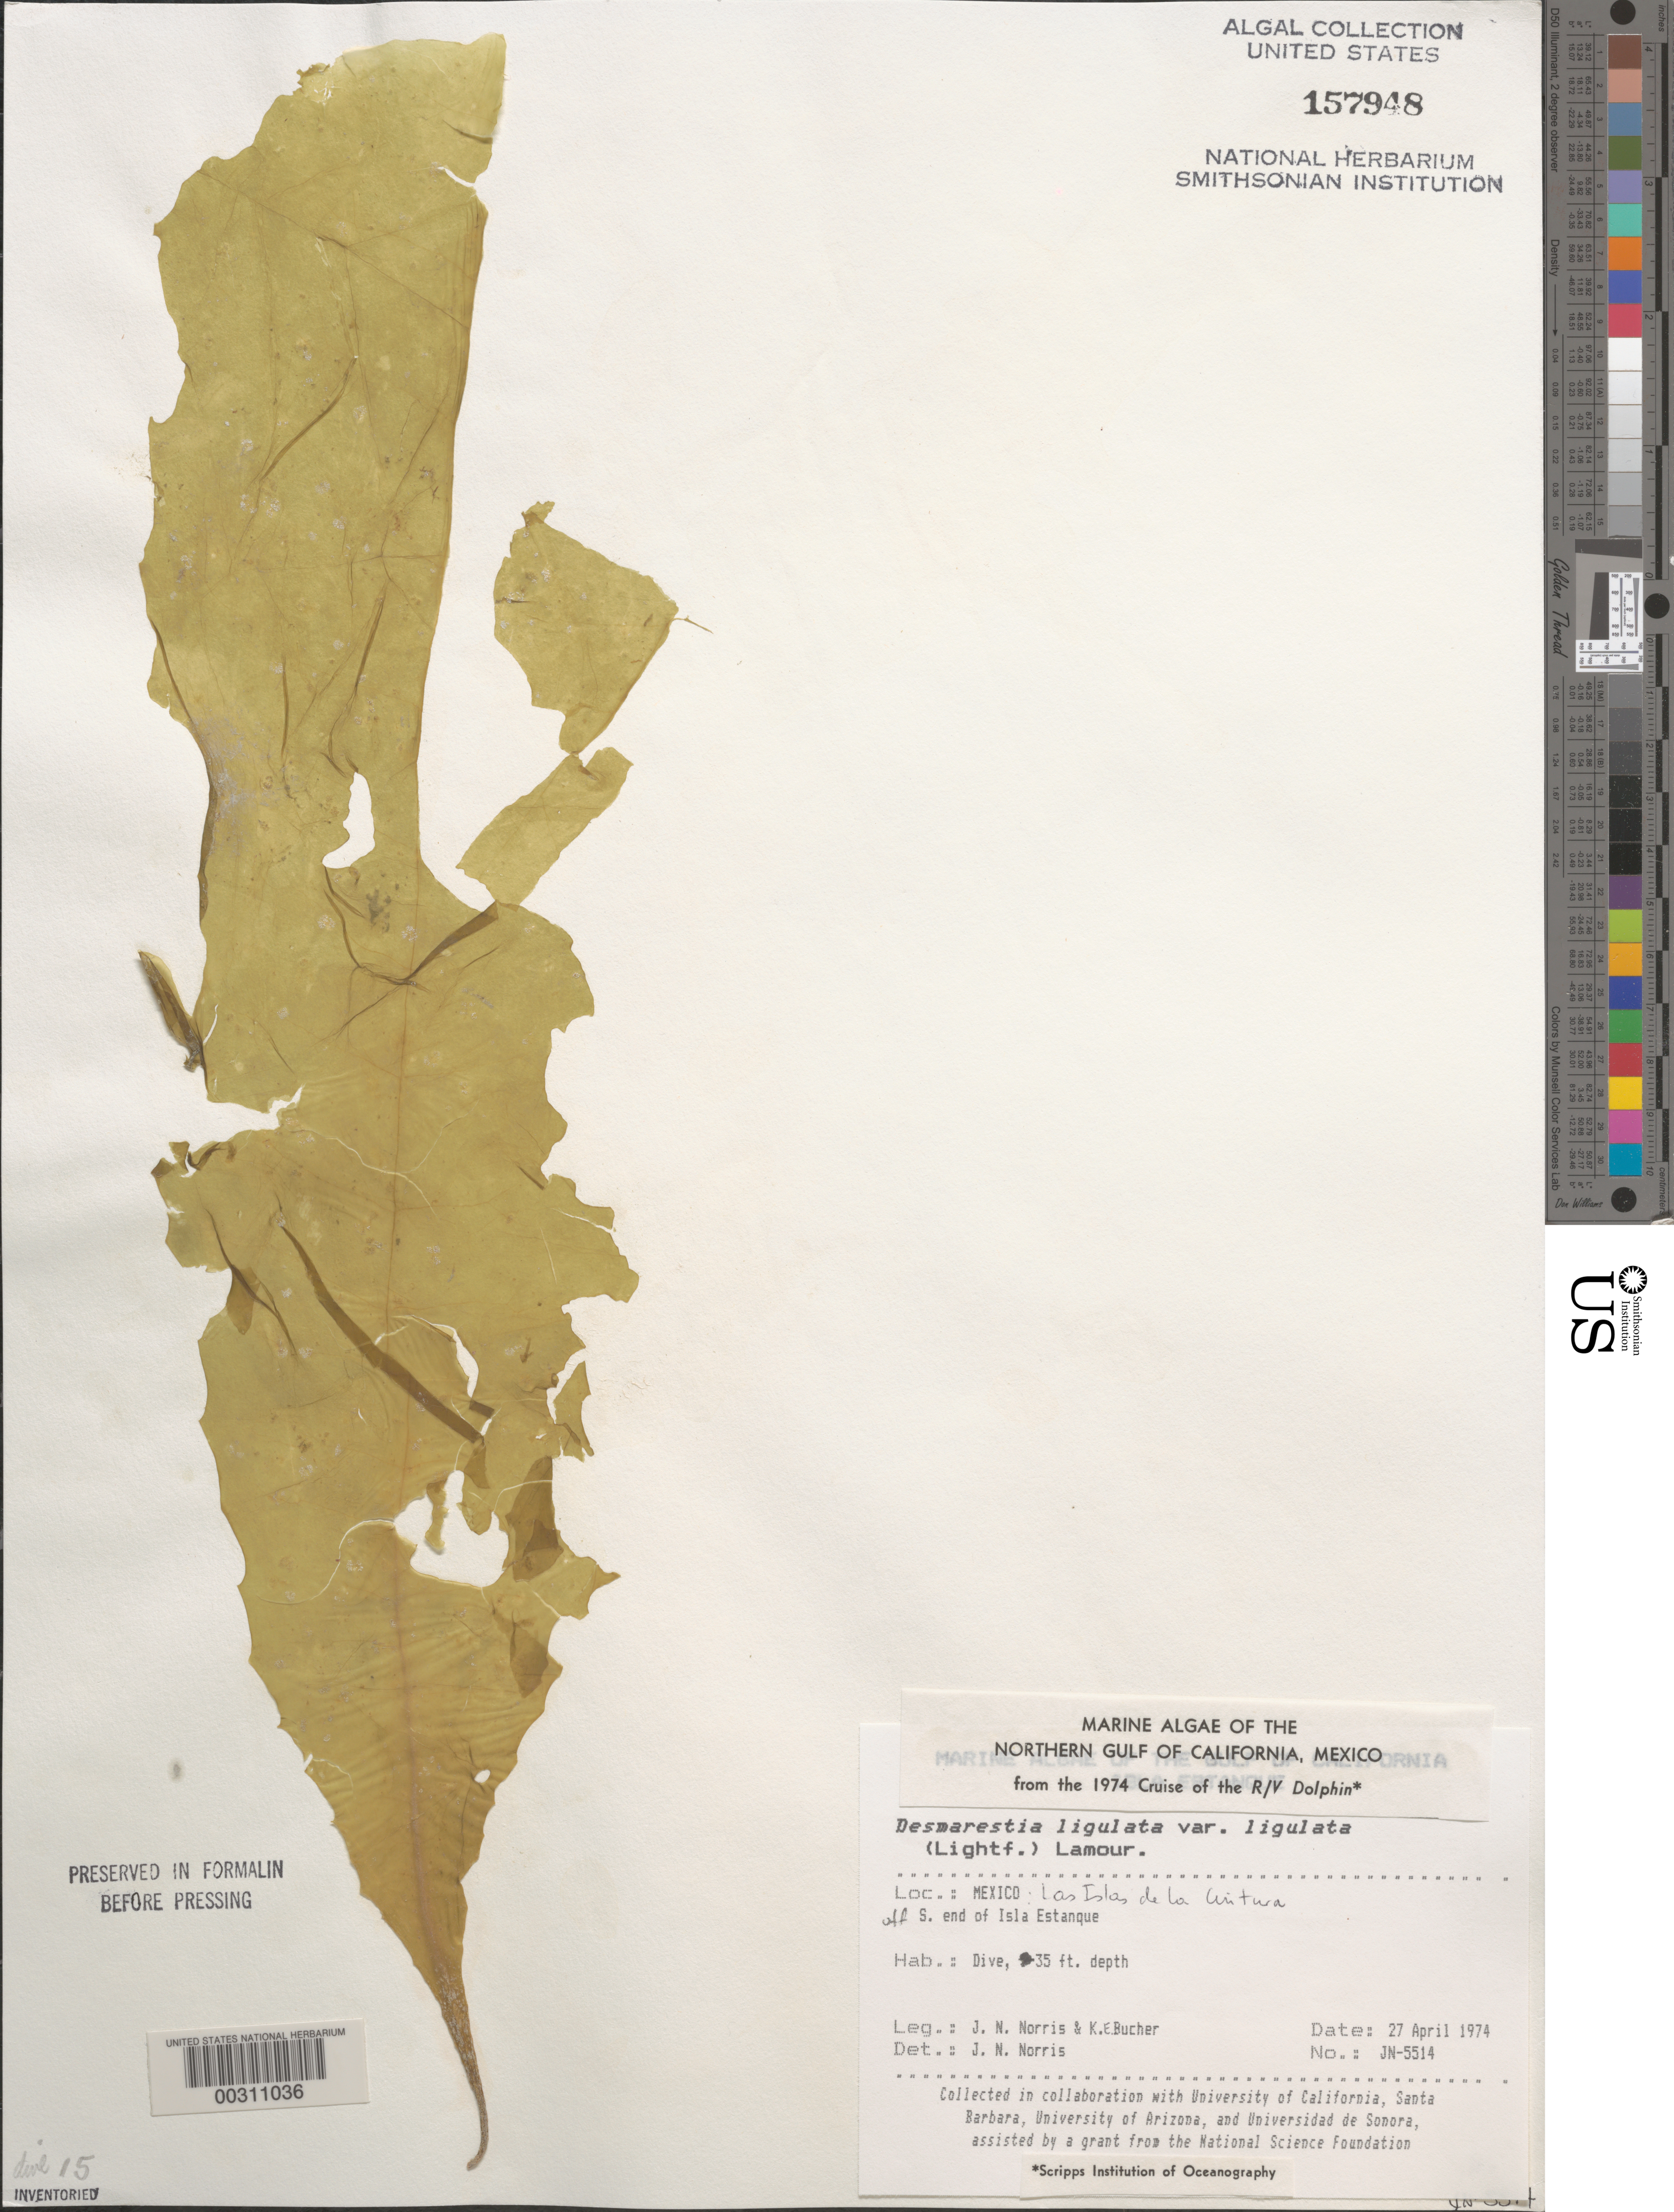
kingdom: Chromista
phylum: Ochrophyta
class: Phaeophyceae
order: Desmarestiales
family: Desmarestiaceae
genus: Desmarestia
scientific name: Desmarestia ligulata var. ligulata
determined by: Norris, James N.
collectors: J. N. Norris & K. E. Bucher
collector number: JN-5514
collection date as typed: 27 Apr 1974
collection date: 1974-04-27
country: Mexico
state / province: Baja California Norte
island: Isla Estanque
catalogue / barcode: US 157948